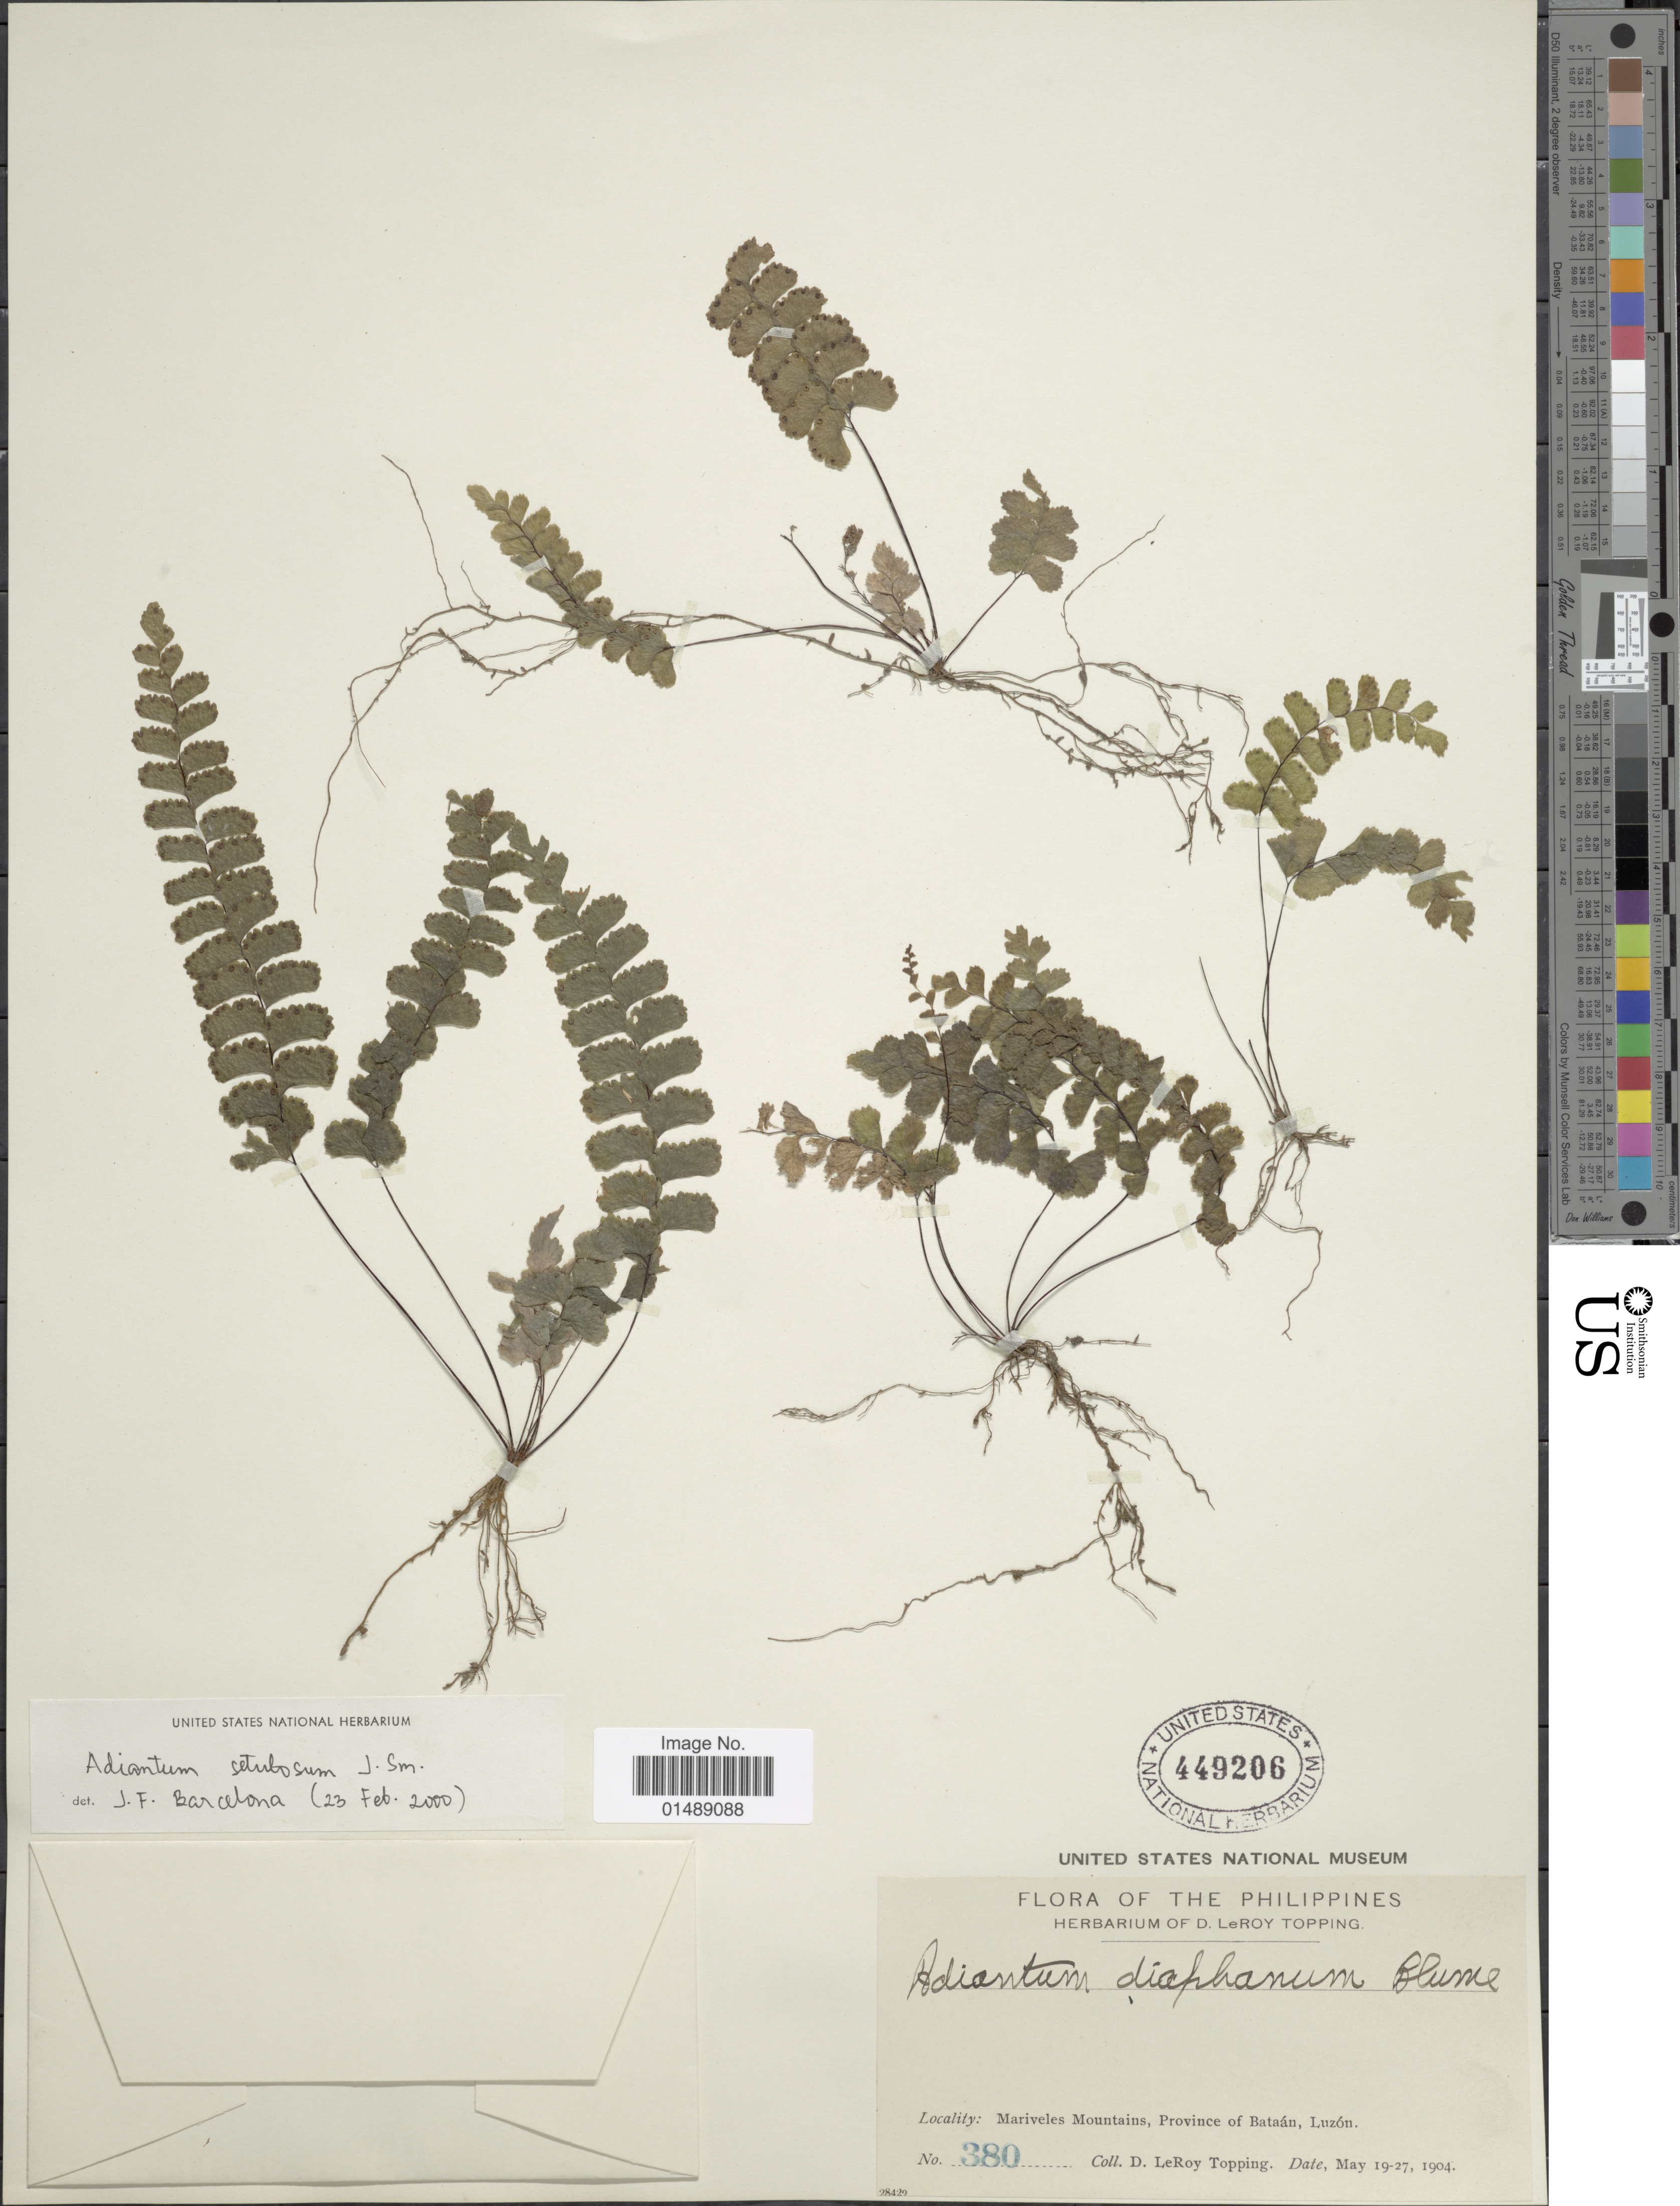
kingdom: Plantae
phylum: Tracheophyta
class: Polypodiopsida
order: Polypodiales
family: Pteridaceae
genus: Adiantum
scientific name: Adiantum setulosum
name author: J. Sm.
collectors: D. L. Topping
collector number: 380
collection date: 1904-05-19/1904-05-27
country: Philippines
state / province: Cagayan Valley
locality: Flora of the Philippines, Mariveles Mountains, Province of Bataan, Luzon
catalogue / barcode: US 449206